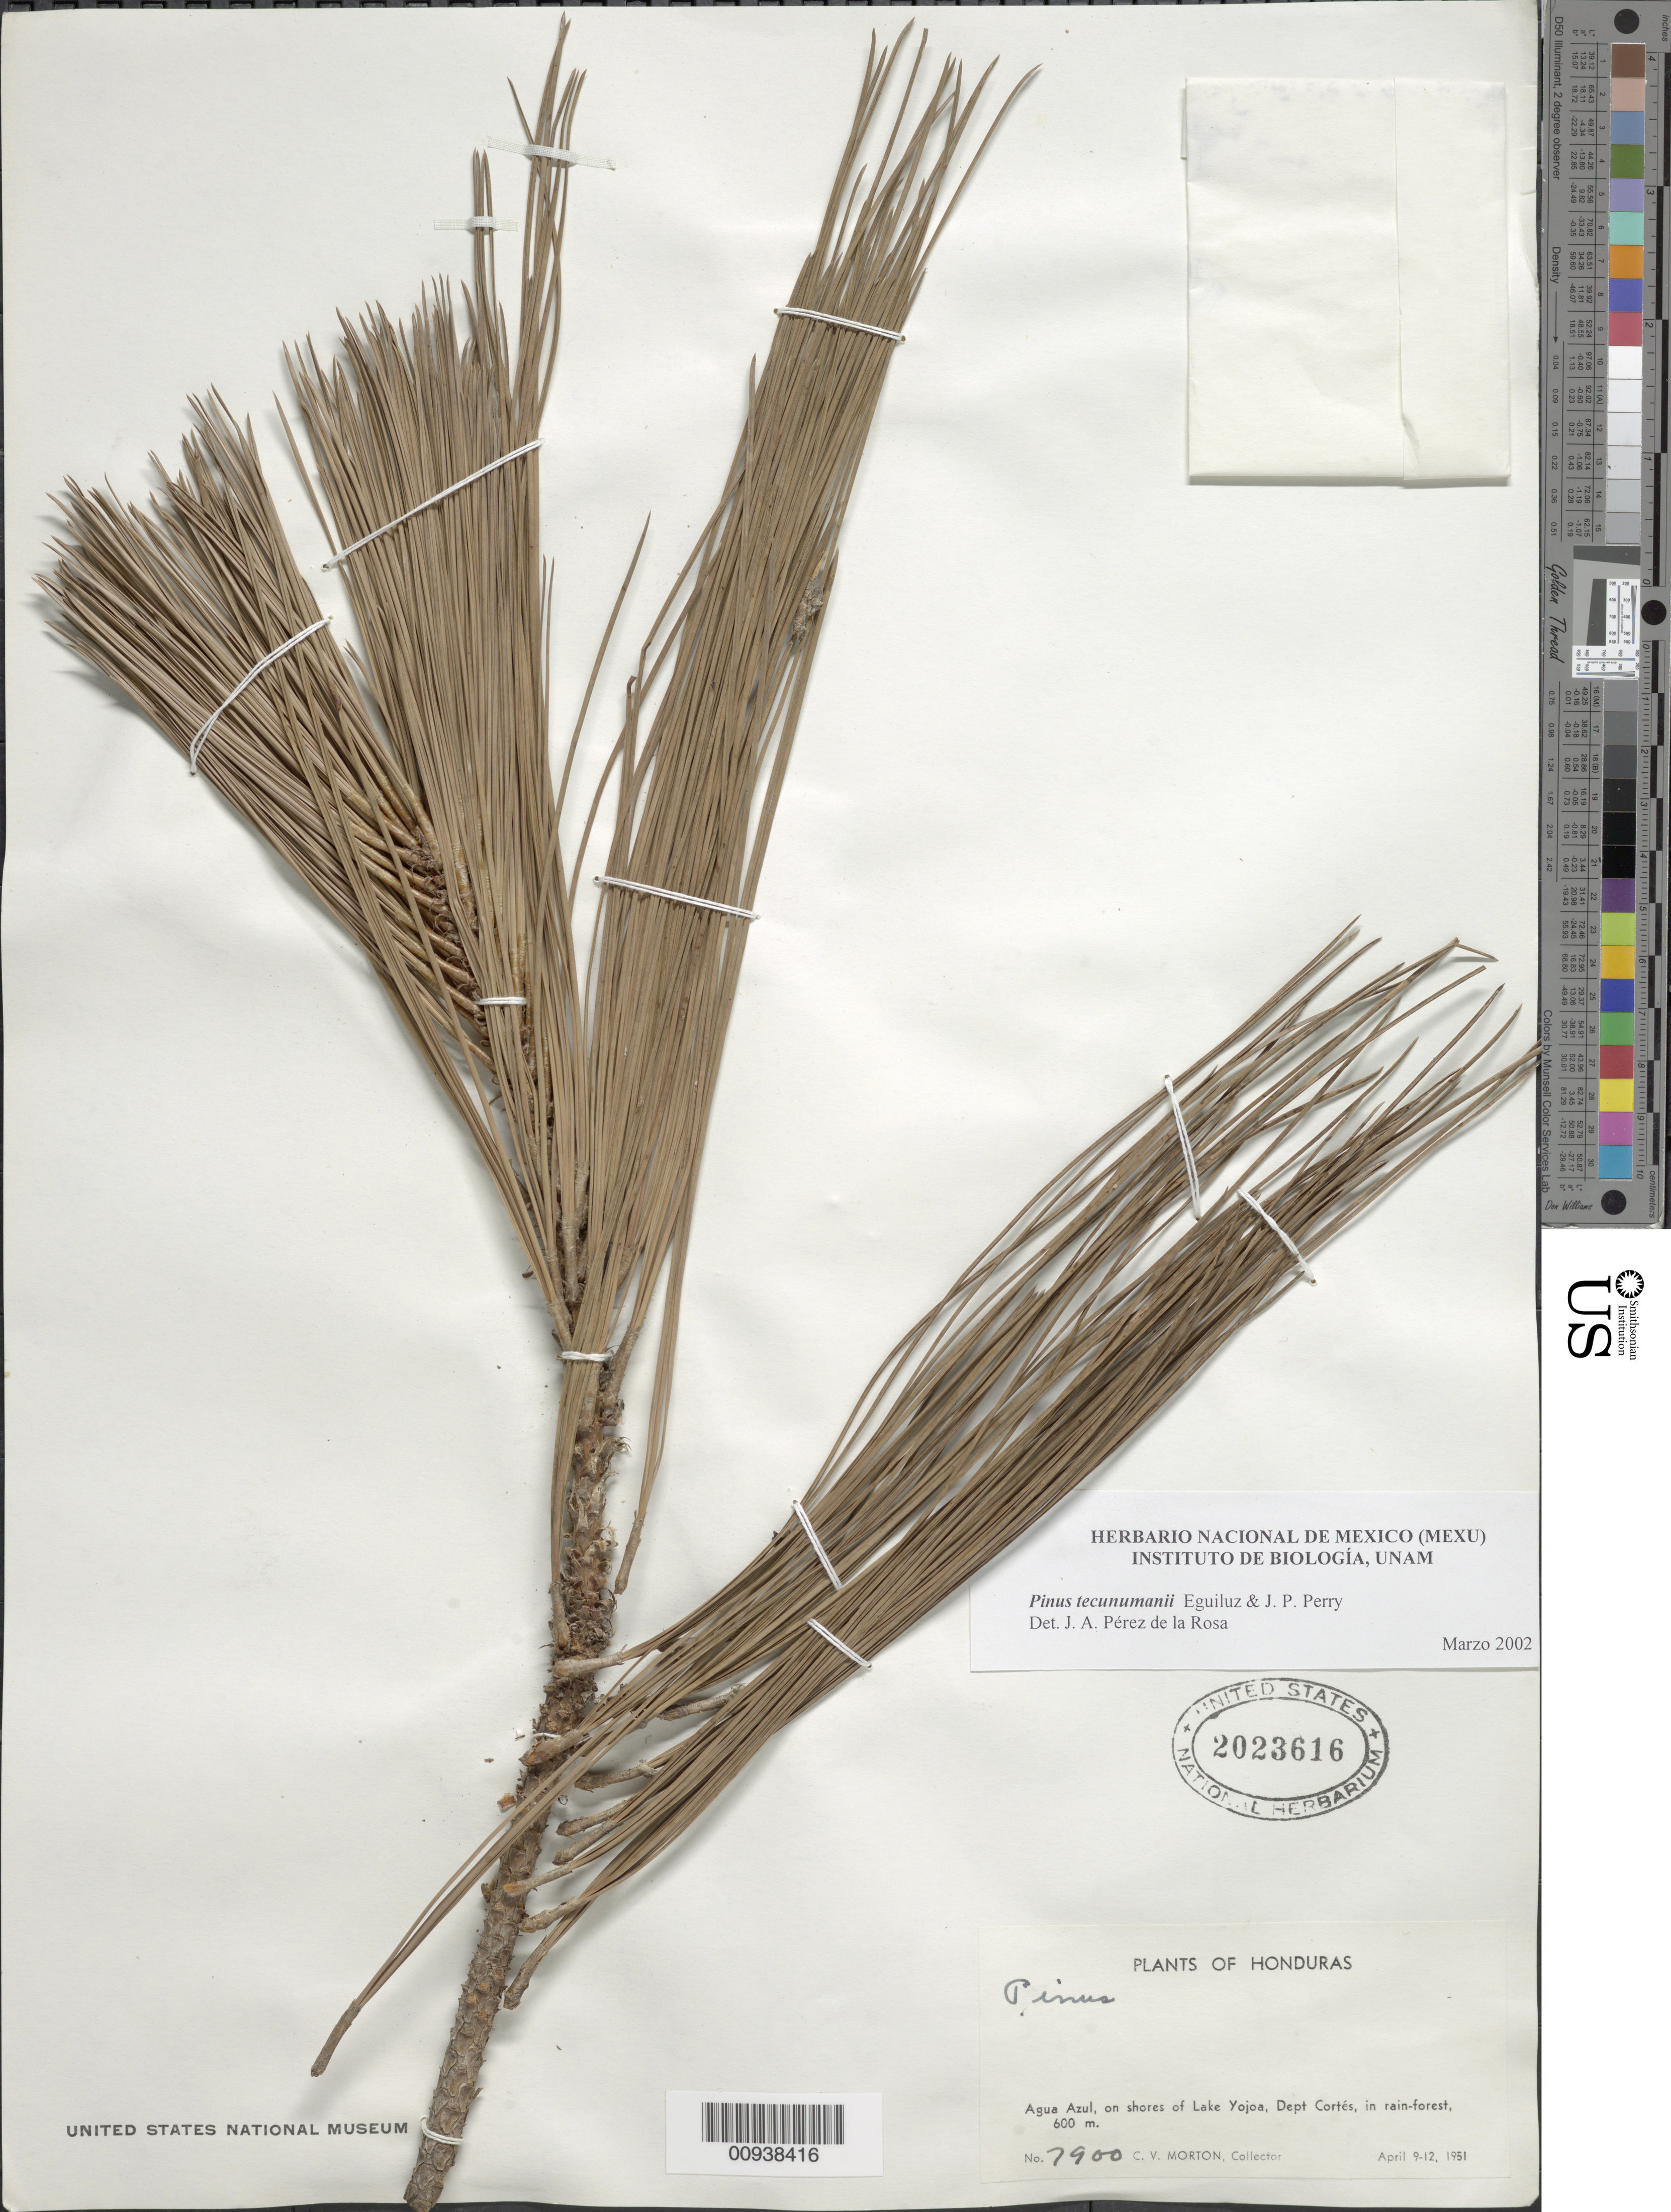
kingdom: Plantae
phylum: Tracheophyta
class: Pinopsida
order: Pinales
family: Pinaceae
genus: Pinus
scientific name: Pinus tecunumanii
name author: F. Schwerdtf. ex Eguiluz & J.P. Perry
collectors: C. V. Morton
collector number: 7900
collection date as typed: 09 Apr 1951 to 12 Apr 1951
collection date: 1951-04-09/1951-04-12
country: Honduras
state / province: Cortés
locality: Agua Azul, on shores of Lake Yojoa.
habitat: In rain-forest.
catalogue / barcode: US 2023616